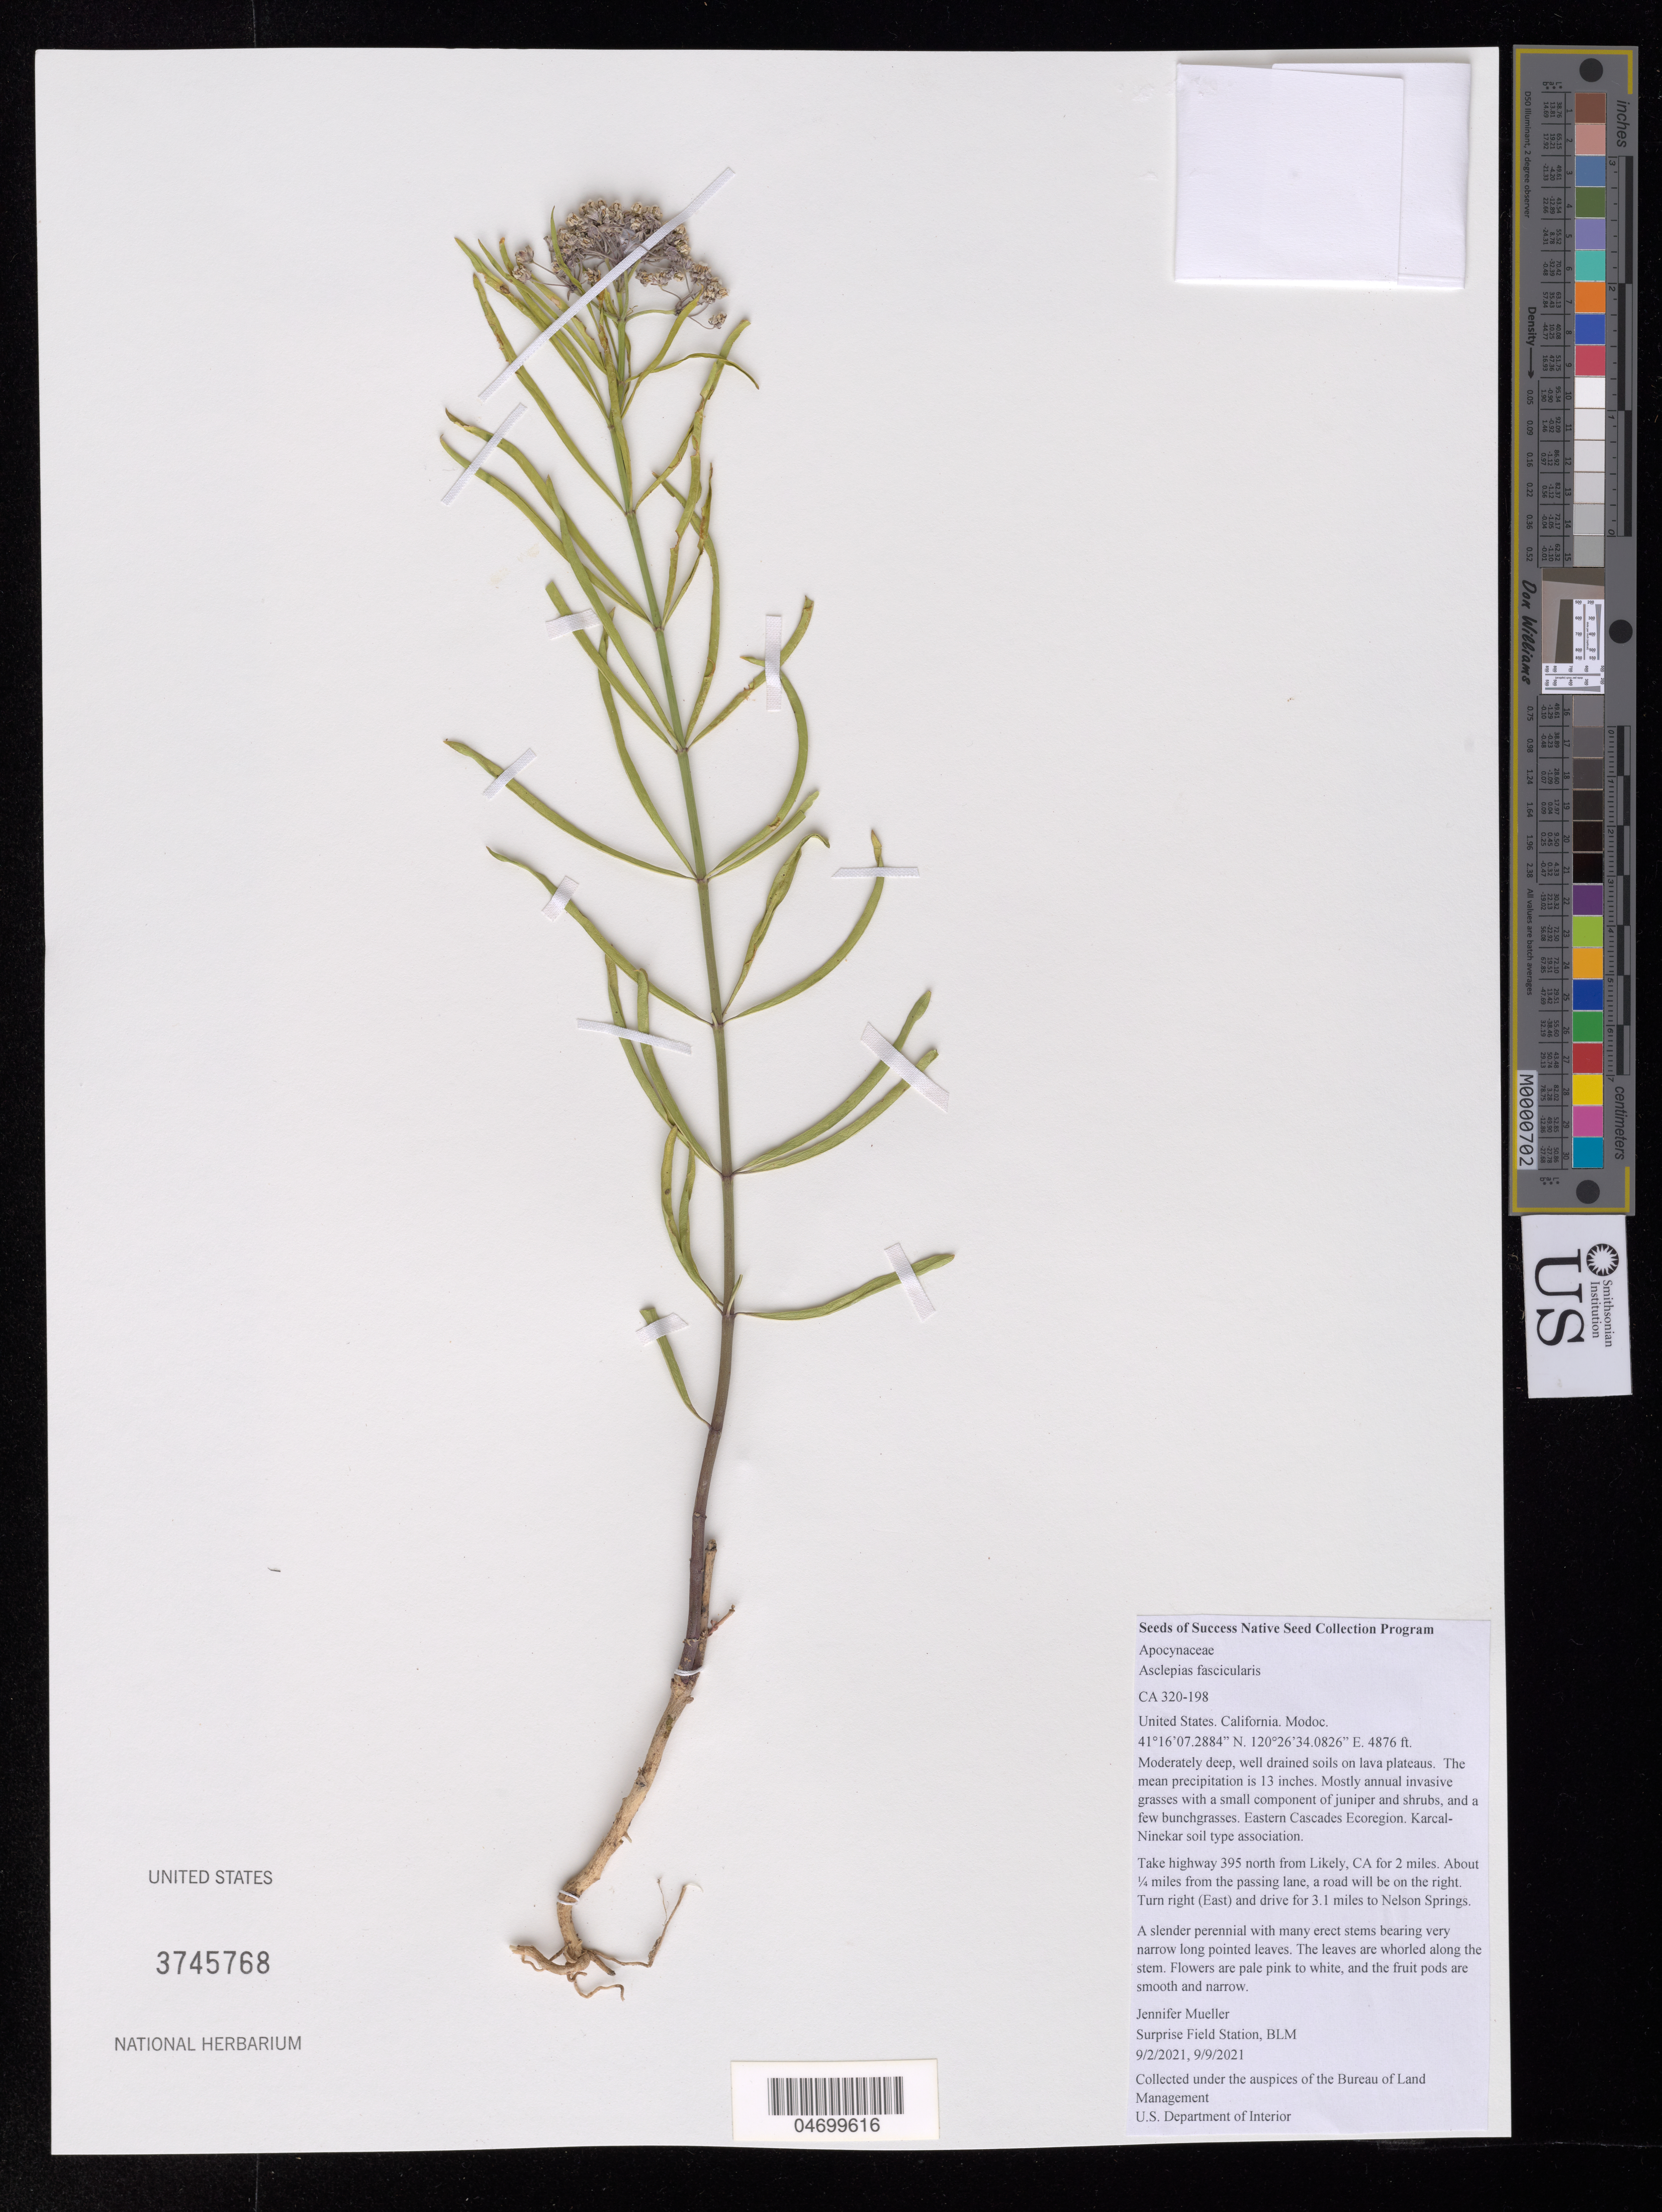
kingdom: Plantae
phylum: Tracheophyta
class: Magnoliopsida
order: Gentianales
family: Apocynaceae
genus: Asclepias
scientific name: Asclepias fascicularis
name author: Decne.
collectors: J. Mueller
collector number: CA370-198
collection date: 2021-09-02,2021-09-09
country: United States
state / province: California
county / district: Modoc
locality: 3.1 mi. to Nelson Springs.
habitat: Moderately deep, well drained soils on lava plateaus.Mostly annual invasive grasses with a small component of juniper and shrub, and a few bunchgrasses. Eastern Cascades Ecoregion. Karcal-Ninekar soil type association.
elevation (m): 1486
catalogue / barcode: US 3745768